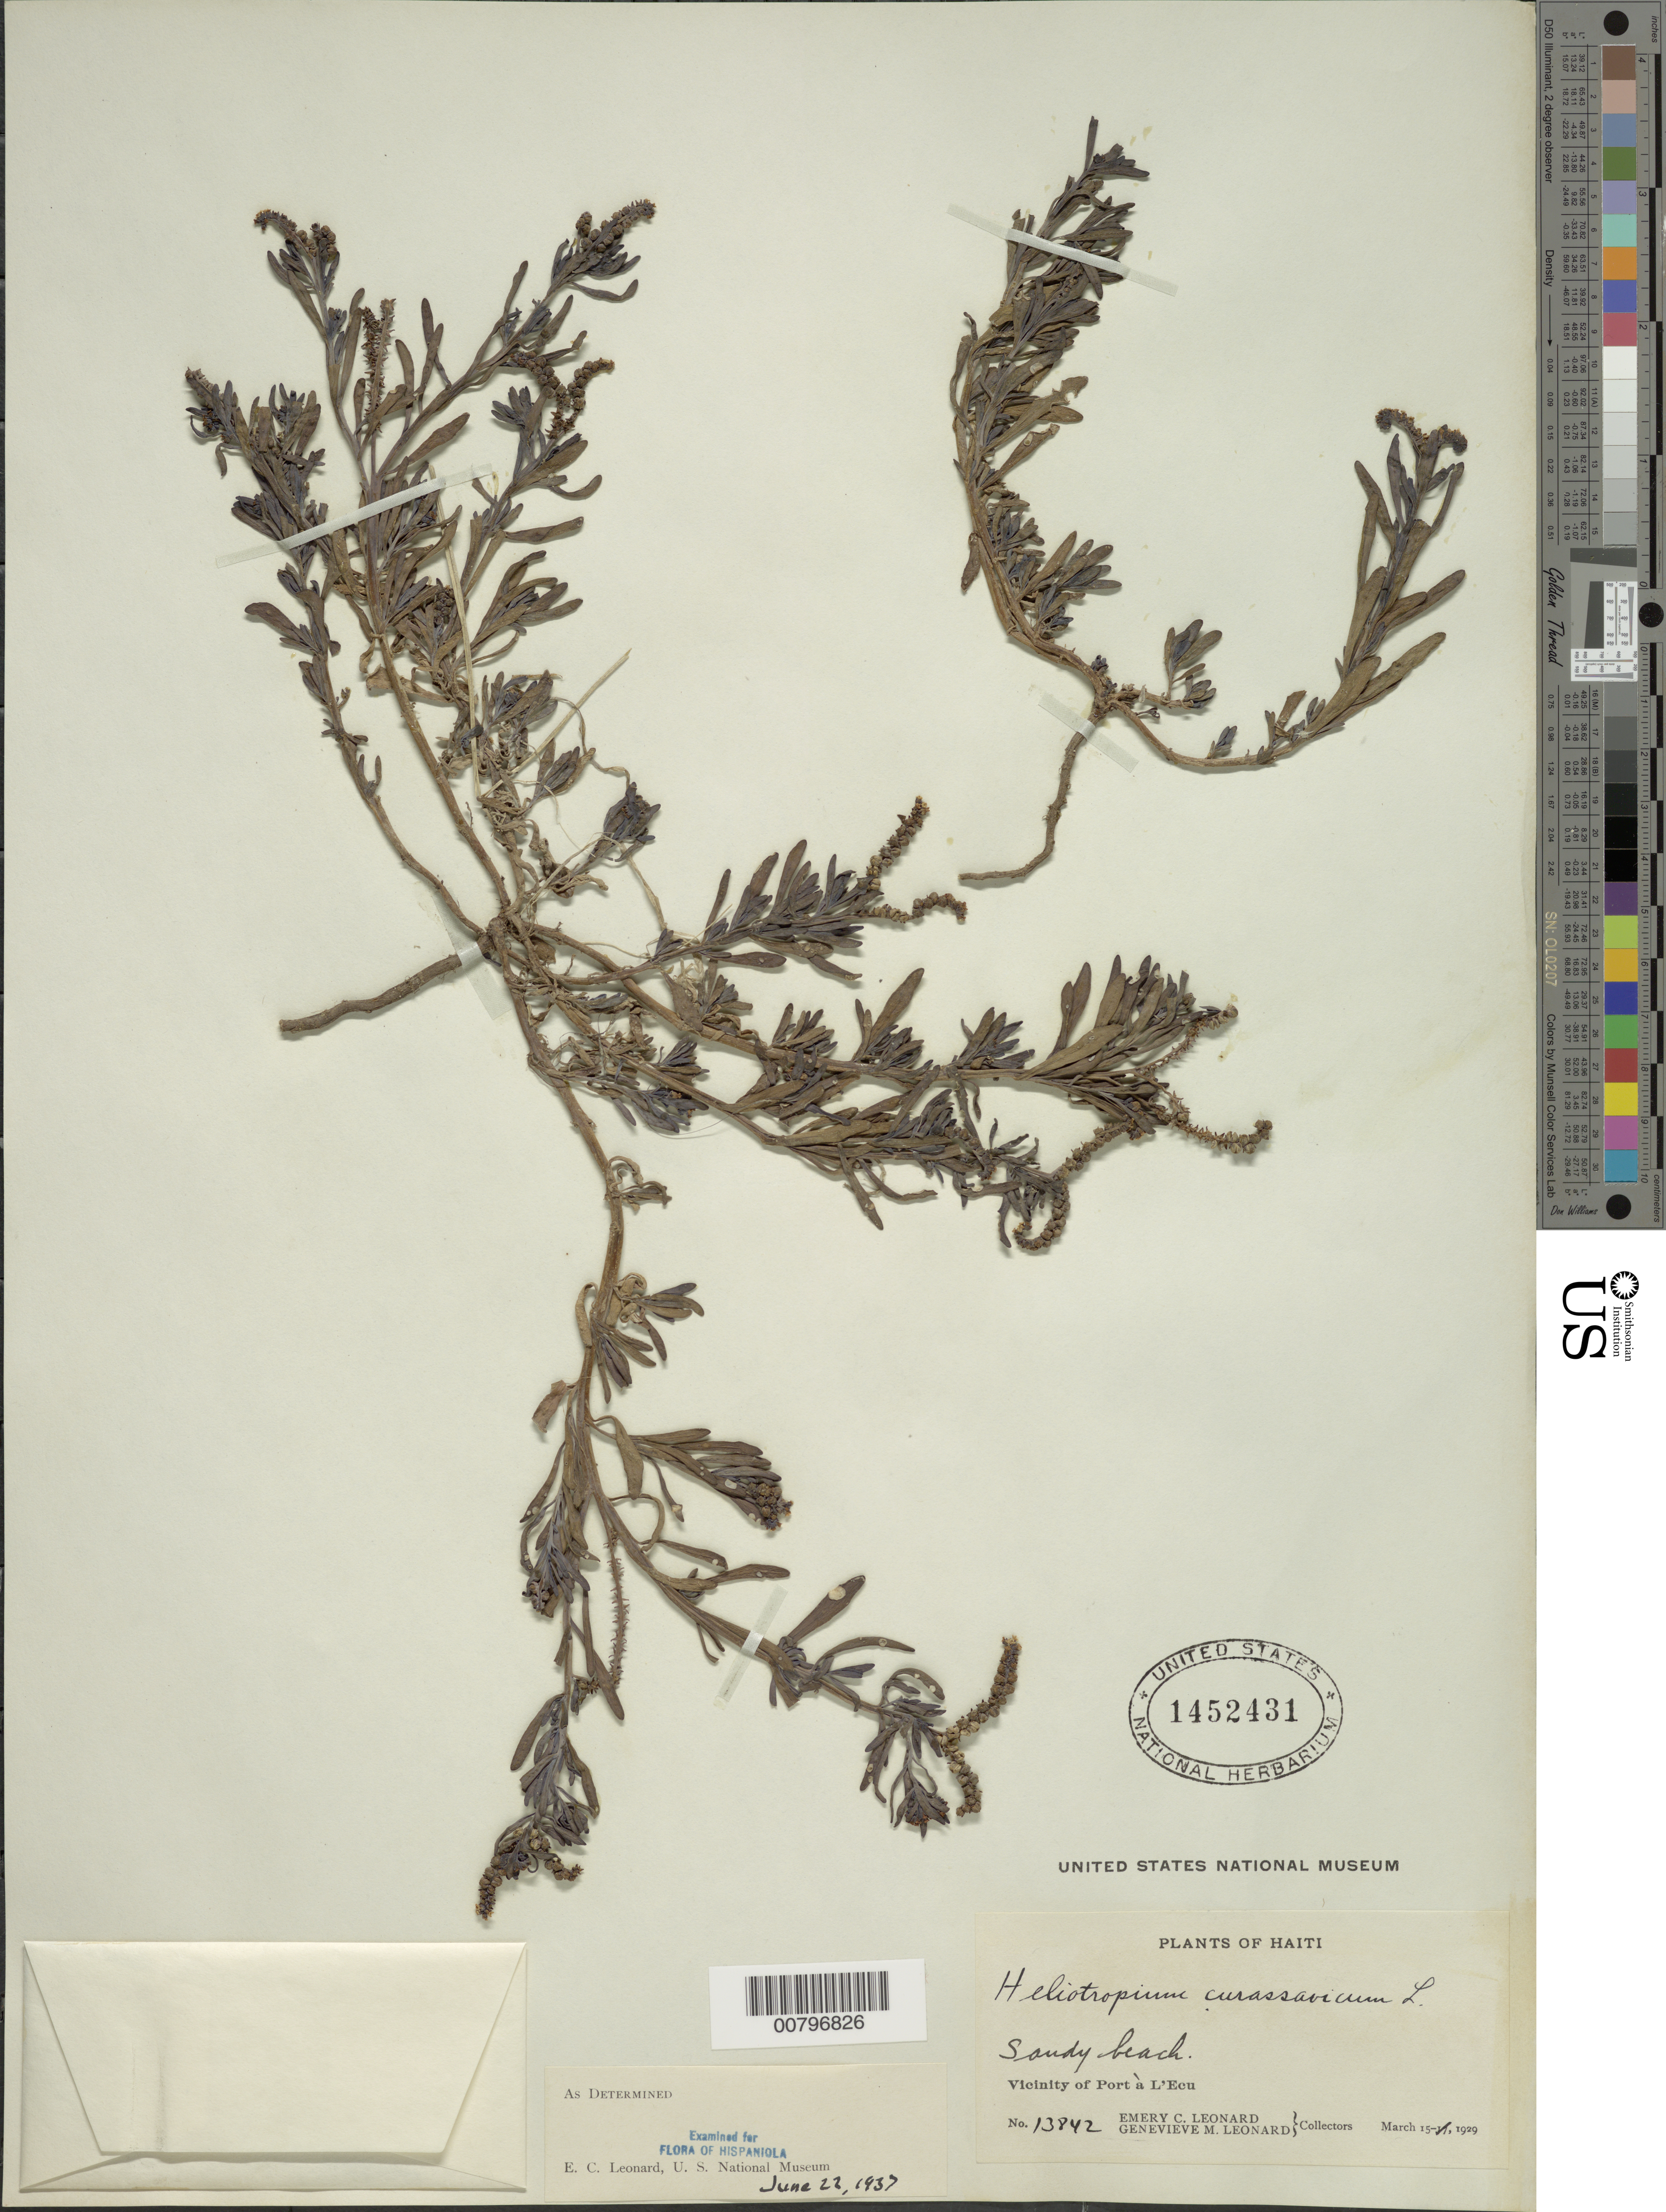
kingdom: Plantae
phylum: Tracheophyta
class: Magnoliopsida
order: Boraginales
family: Heliotropiaceae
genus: Heliotropium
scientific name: Heliotropium curassavicum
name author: L.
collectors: E. C. Leonard & G. M. Leonard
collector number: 13842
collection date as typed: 15 Mar 1929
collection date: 1929-03-15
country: Haiti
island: Hispaniola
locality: Vicinity of Port à L'Ecu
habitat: Sandy beach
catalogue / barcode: US 1452431